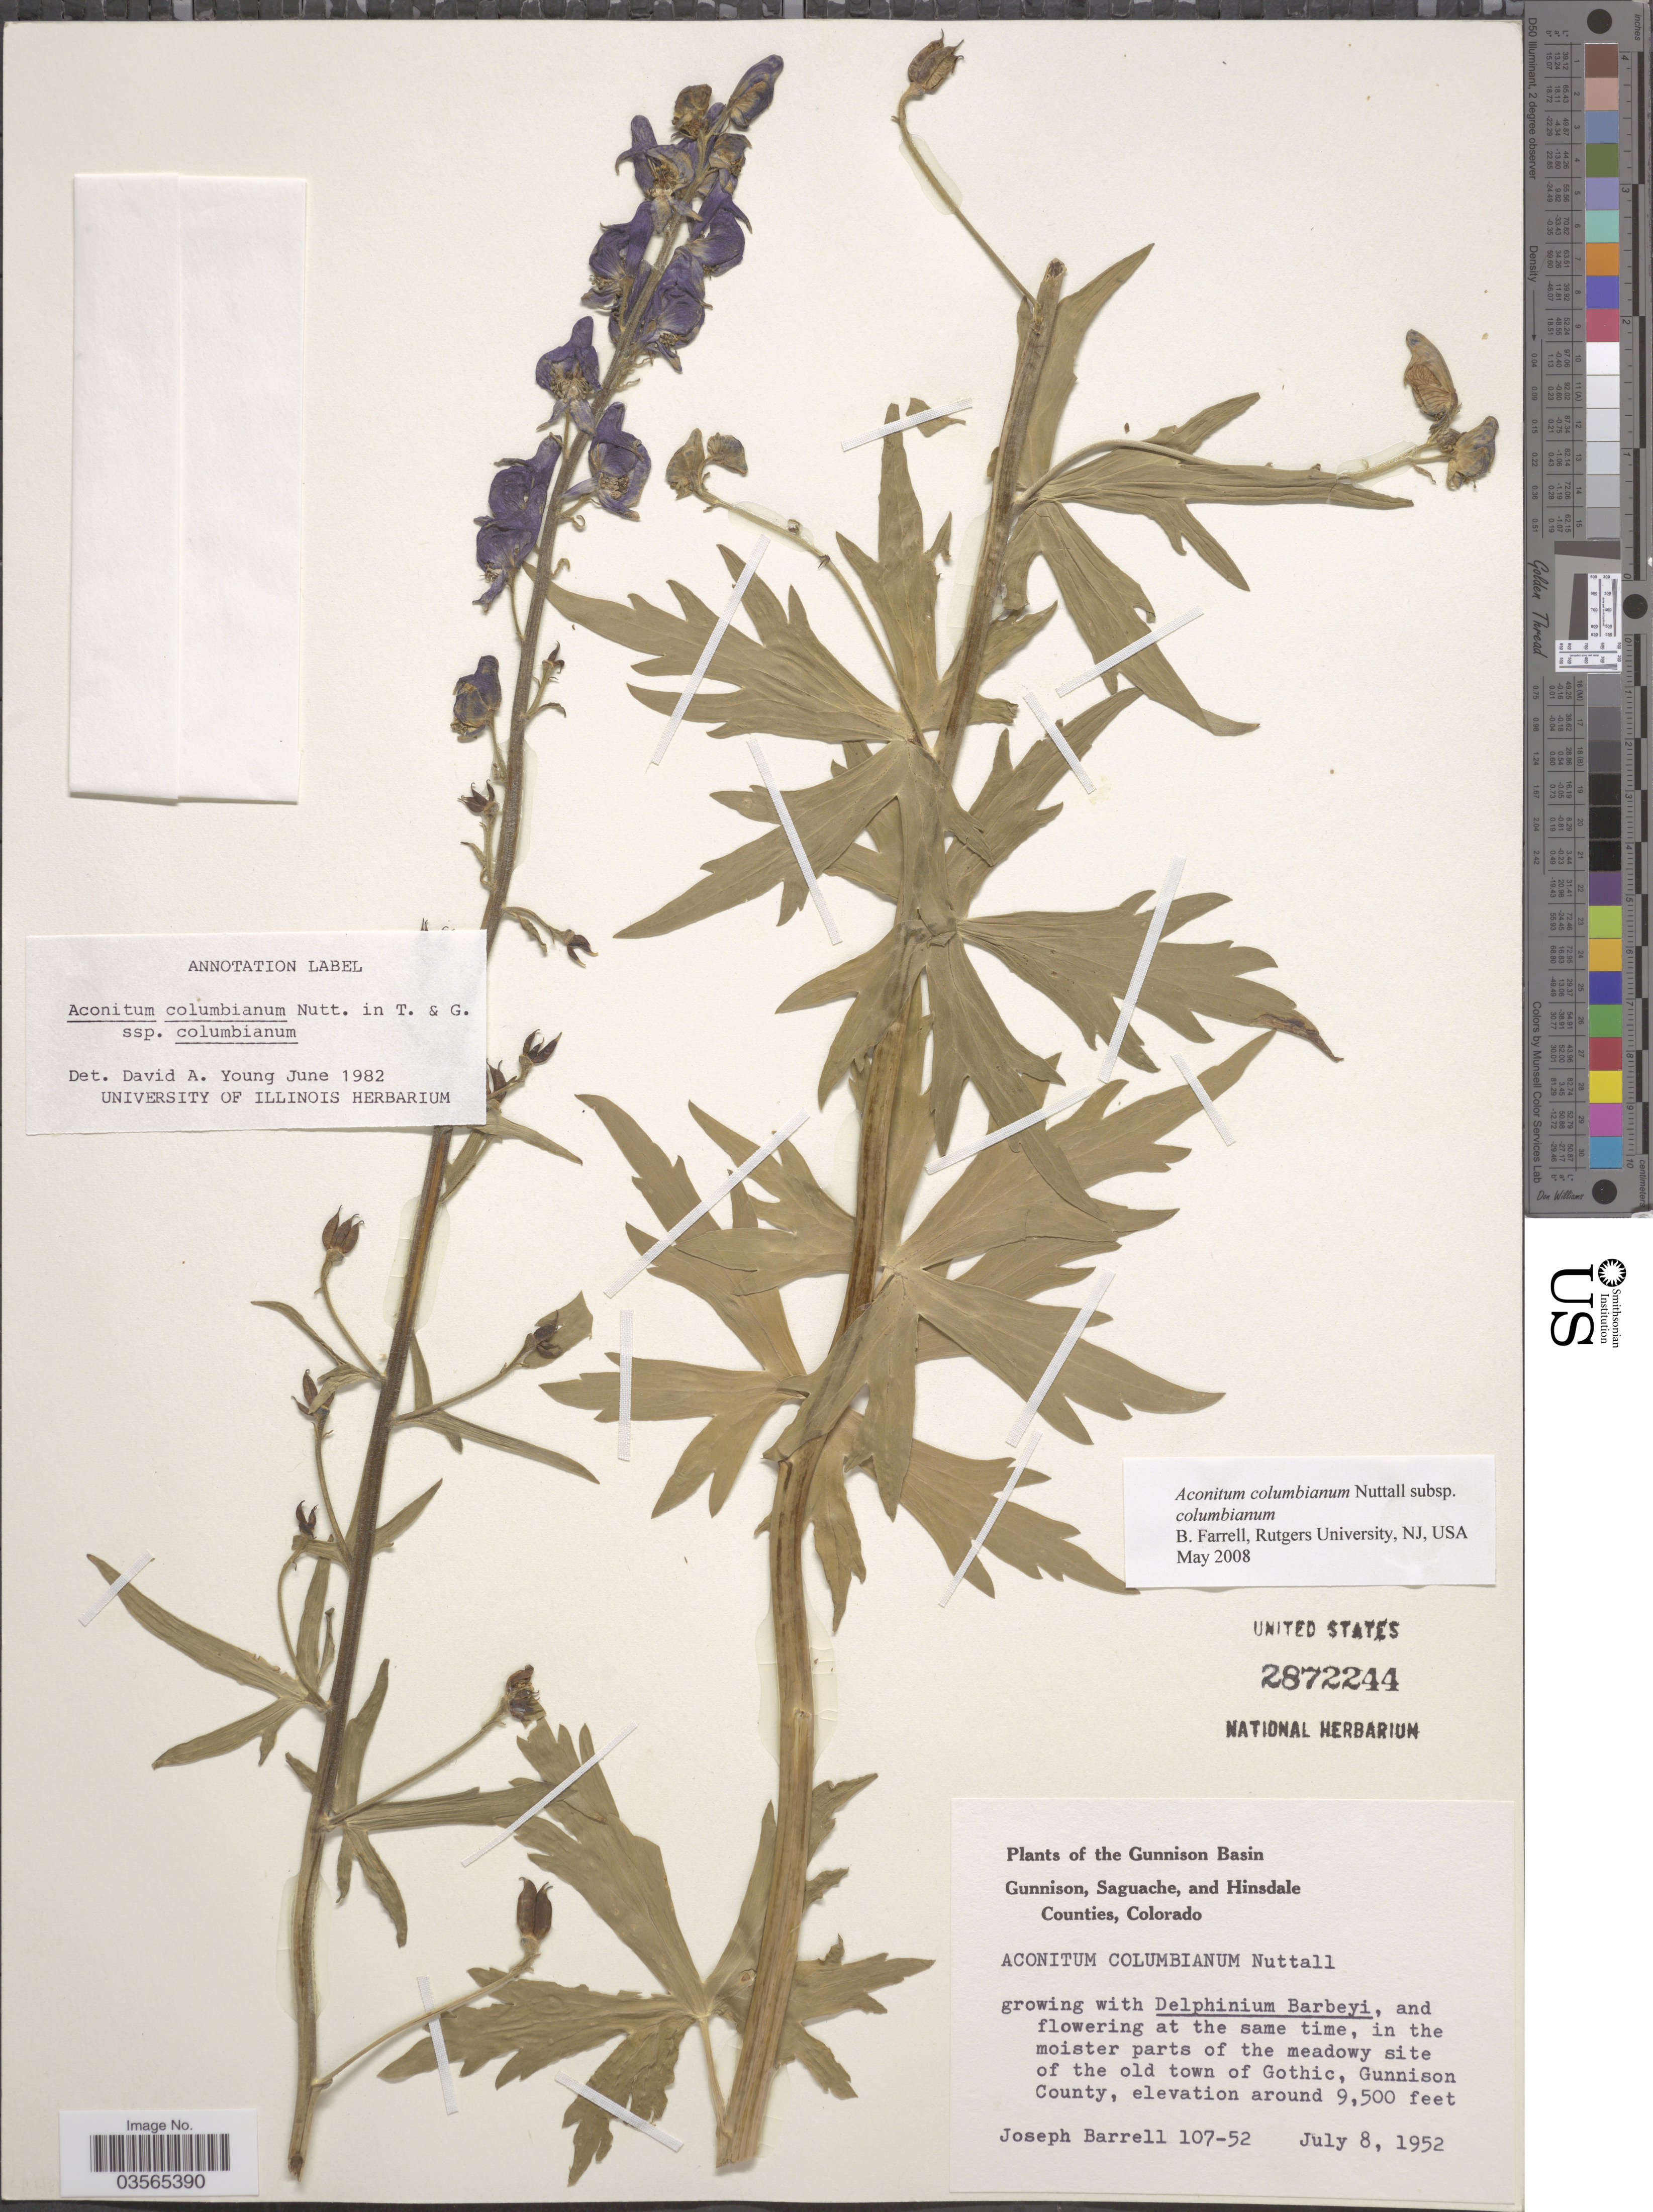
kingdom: Plantae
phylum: Tracheophyta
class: Magnoliopsida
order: Ranunculales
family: Ranunculaceae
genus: Aconitum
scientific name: Aconitum columbianum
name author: Nutt.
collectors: J. Barrell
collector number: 107-52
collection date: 1952-07-08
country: United States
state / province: Colorado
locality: The Gunnison Basin. Meadowy site of the old town of Gothic, Gunnison County.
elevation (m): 2896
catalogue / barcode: US 2872244